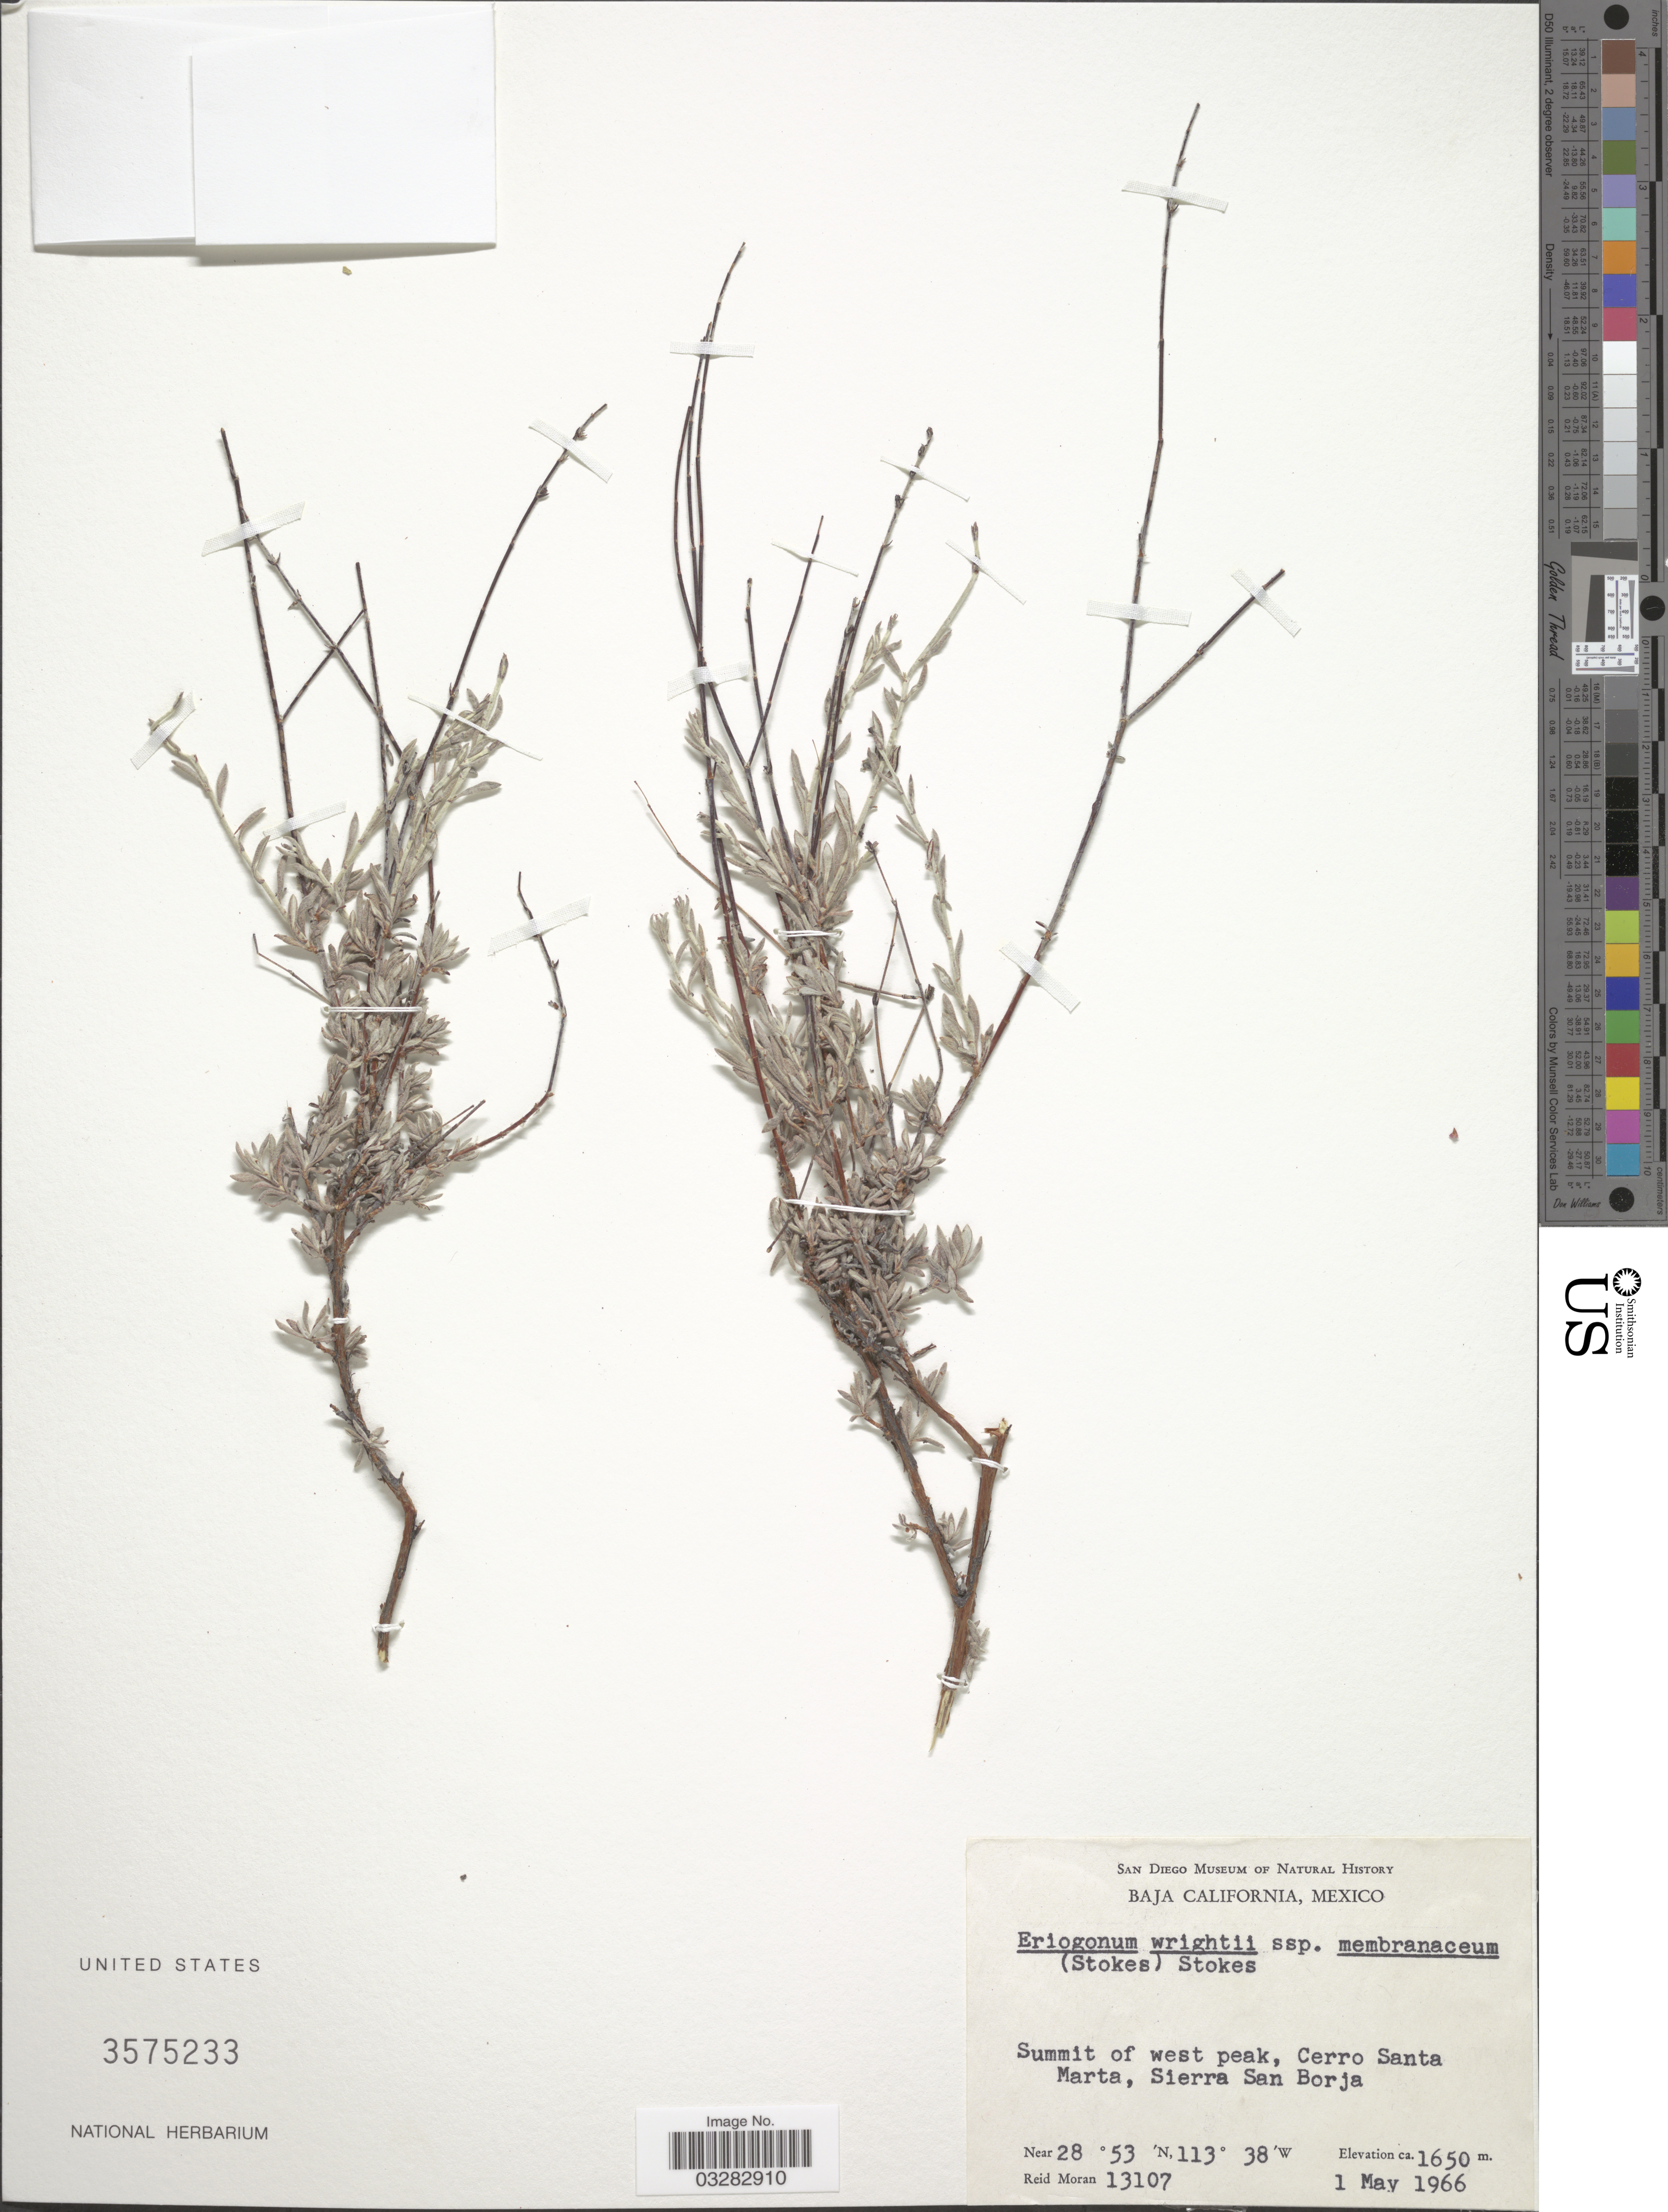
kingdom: Plantae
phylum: Tracheophyta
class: Magnoliopsida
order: Caryophyllales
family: Polygonaceae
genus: Eriogonum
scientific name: Eriogonum wrightii var. membranaceum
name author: S. Stokes ex Jeps.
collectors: R. V. Moran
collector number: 13107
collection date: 1966-05-01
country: Mexico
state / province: Baja California Norte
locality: Summit of west peak, Cerro Santa Marta, Sierra San Borja.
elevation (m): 1650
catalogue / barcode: US 3575233